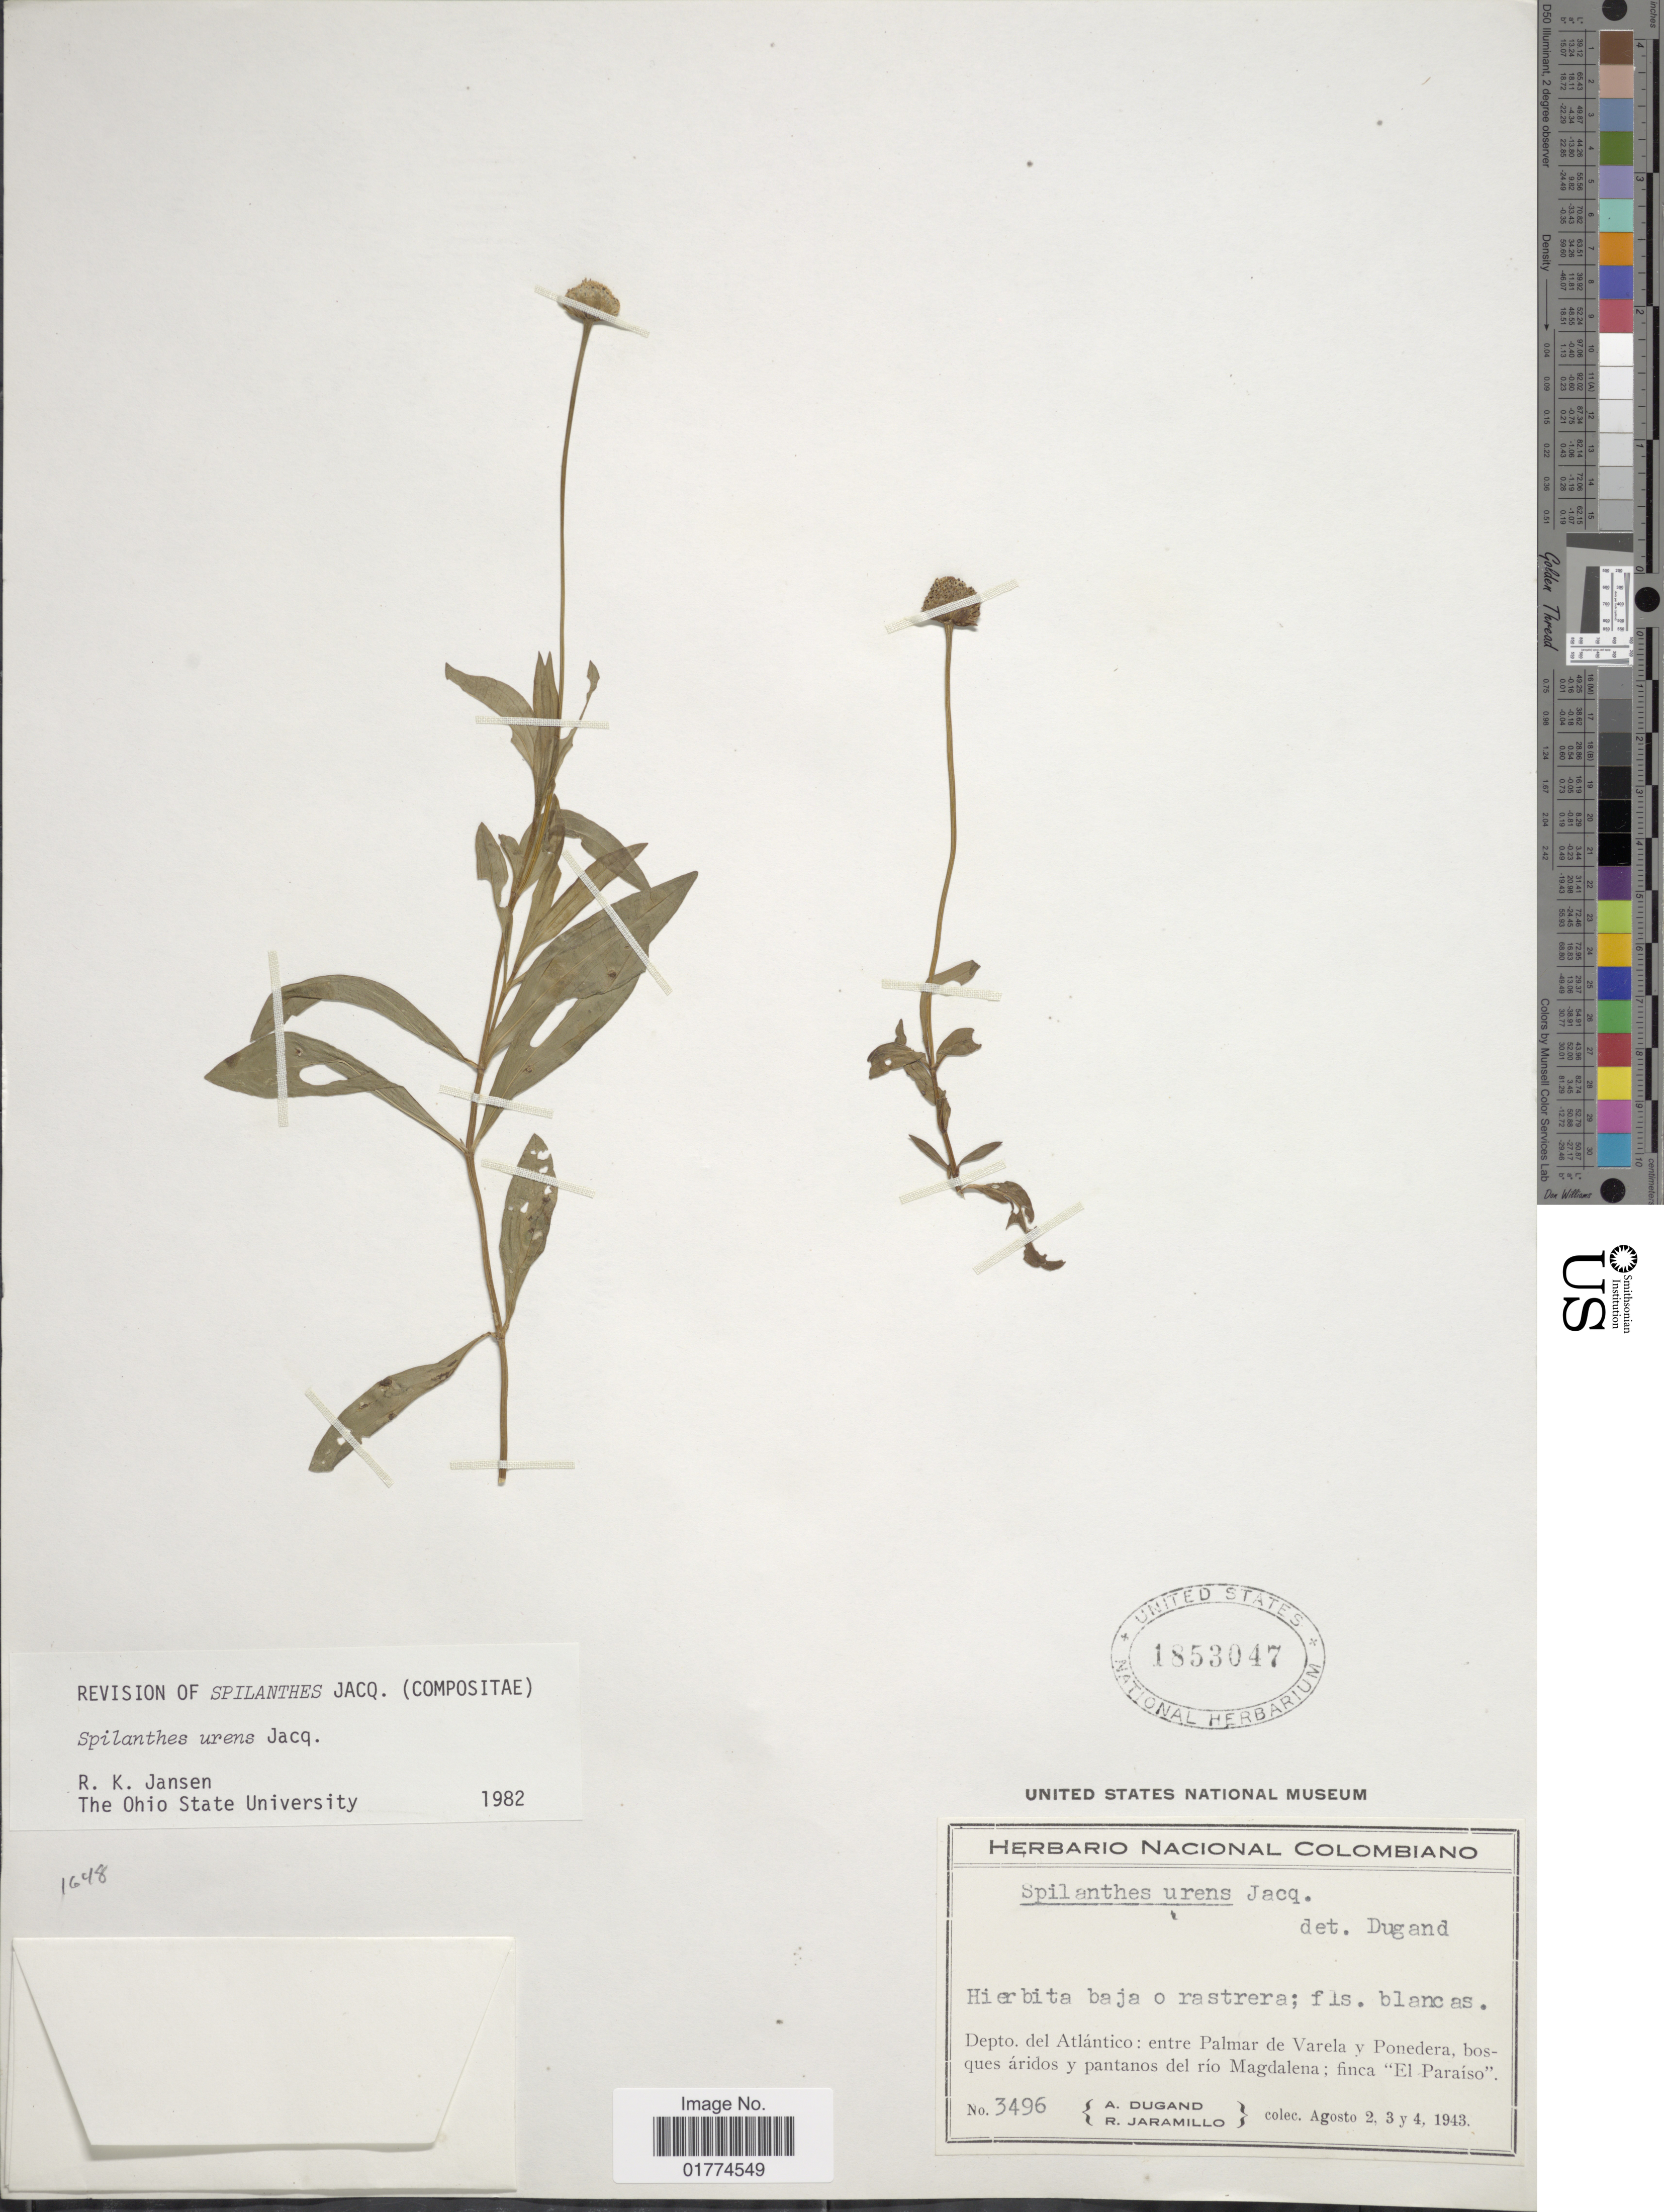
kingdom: Plantae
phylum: Tracheophyta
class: Magnoliopsida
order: Asterales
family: Asteraceae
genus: Spilanthes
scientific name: Spilanthes urens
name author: Jacq.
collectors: A. Dugand & R. Jaramillo M.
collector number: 3496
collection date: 1943-08-02/1943-08-04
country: Colombia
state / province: Atlántico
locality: Entre Palmar de Varela y Ponedera, bosques áridos y pantanos del río Magdalena; finca "El Paraiso".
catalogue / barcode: US 1853047